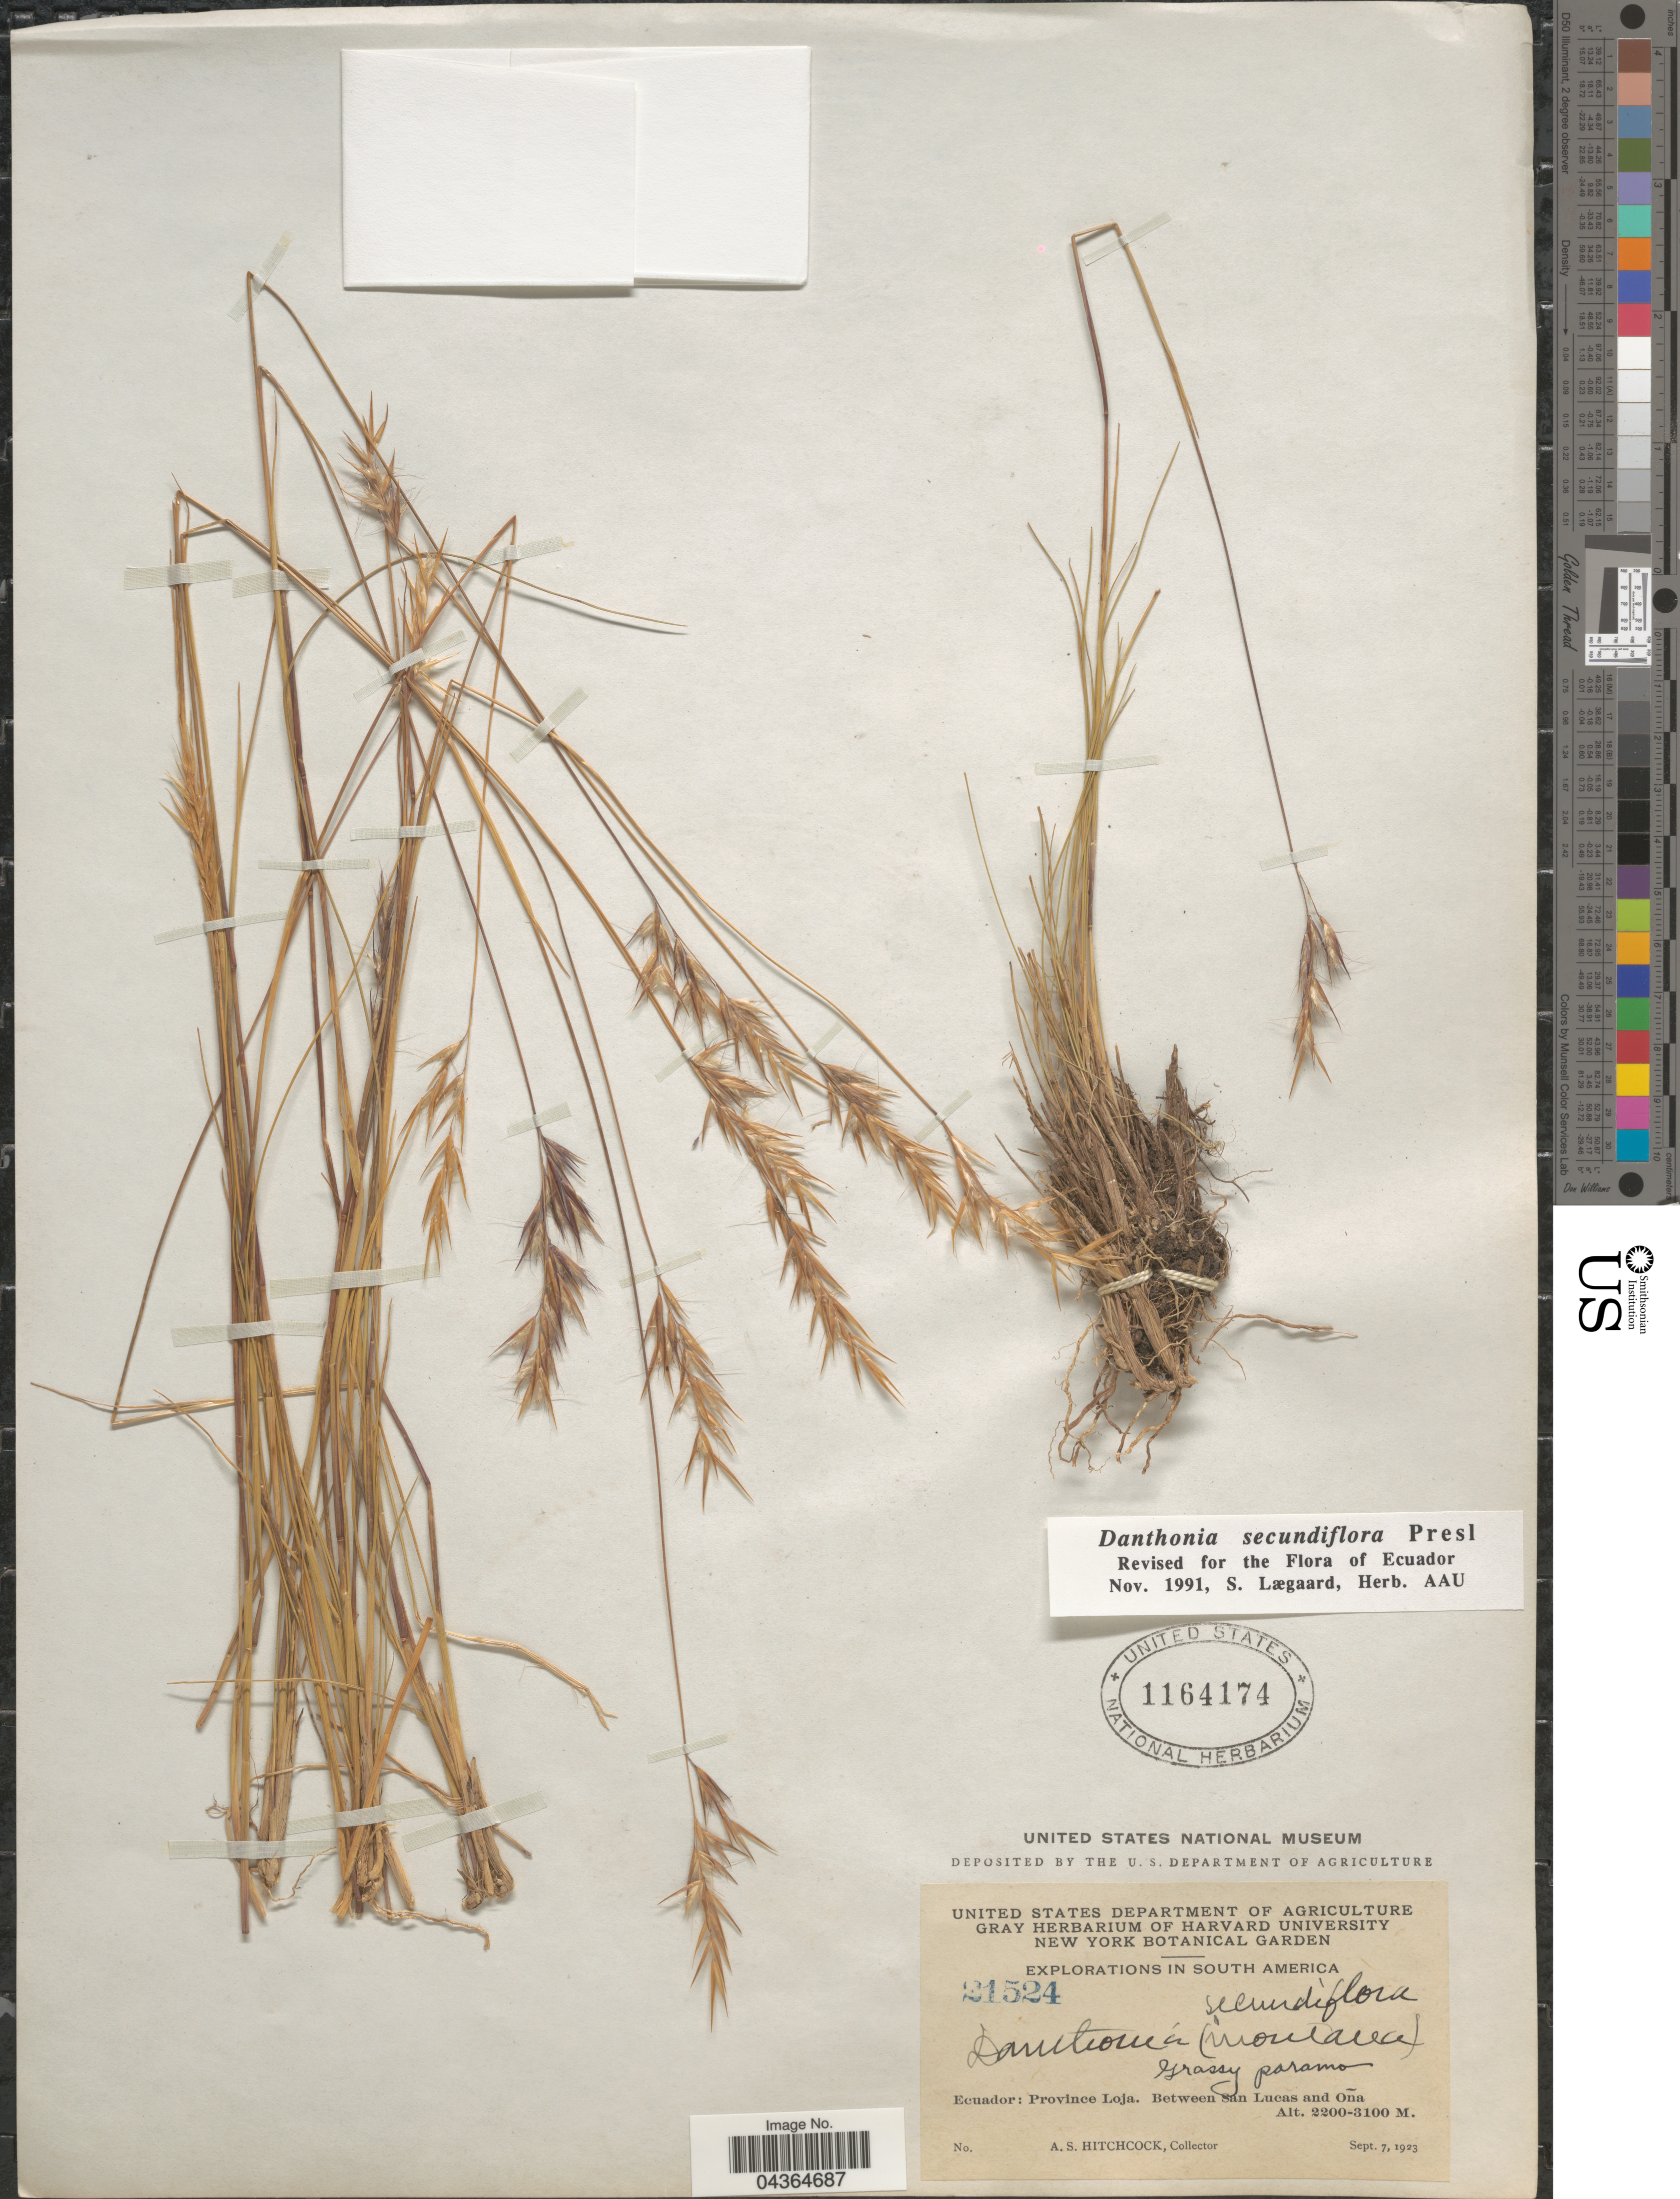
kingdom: Plantae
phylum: Tracheophyta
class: Liliopsida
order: Poales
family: Poaceae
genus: Danthonia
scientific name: Danthonia secundiflora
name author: J. Presl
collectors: A. S. Hitchcock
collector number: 21524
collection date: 1923-09-07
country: Ecuador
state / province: Loja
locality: Explorations in South America. Between San Lucas and Oña.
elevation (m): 2200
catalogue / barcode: US 1164174